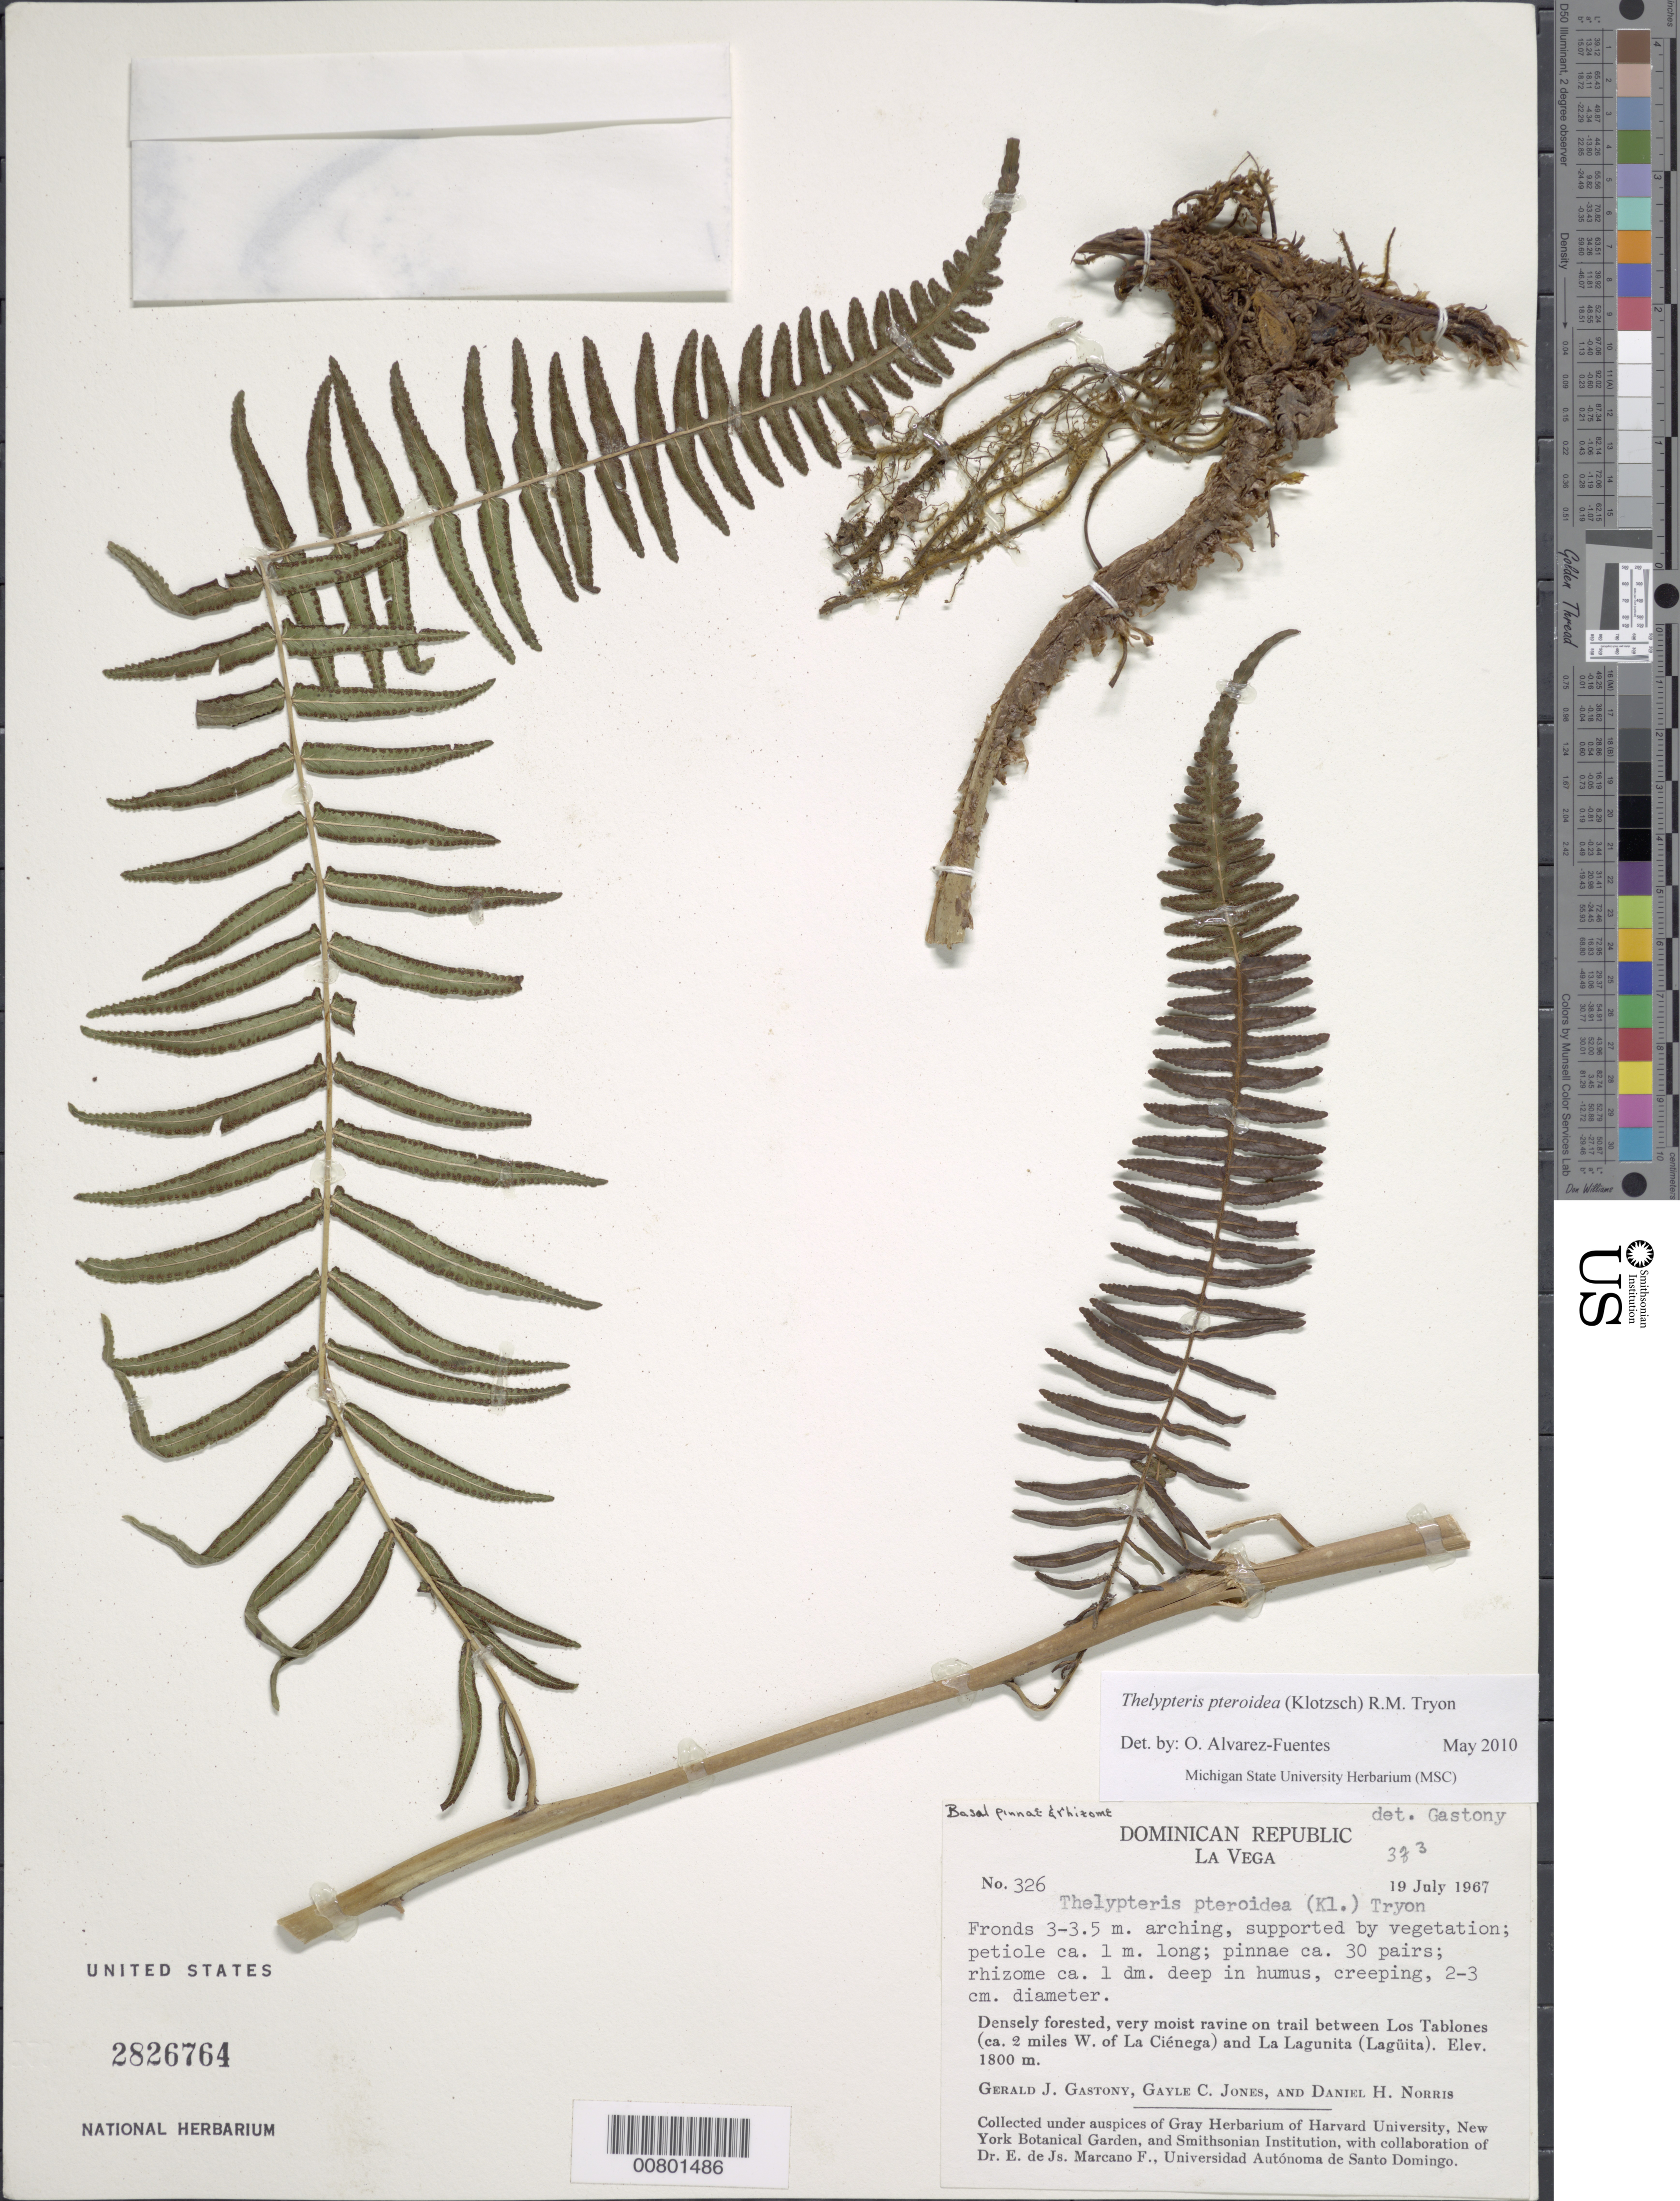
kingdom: Plantae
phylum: Tracheophyta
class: Polypodiopsida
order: Polypodiales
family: Thelypteridaceae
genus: Amauropelta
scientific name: Amauropelta pteroidea (Klotzsch) comb. nov., ined 2015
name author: (Klotzsch)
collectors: G. Gastony, G. C. Jones & D. H. Norris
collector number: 326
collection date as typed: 19 Jul 1967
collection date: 1967-07-19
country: Dominican Republic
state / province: La Vega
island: Hispaniola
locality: Los Tablones (ca. 2 miles W of La. Ciénega) to la Lagunita (Lagüita)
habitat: Densely forested, very moist ravine on trail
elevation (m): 1800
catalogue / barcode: US 2826764